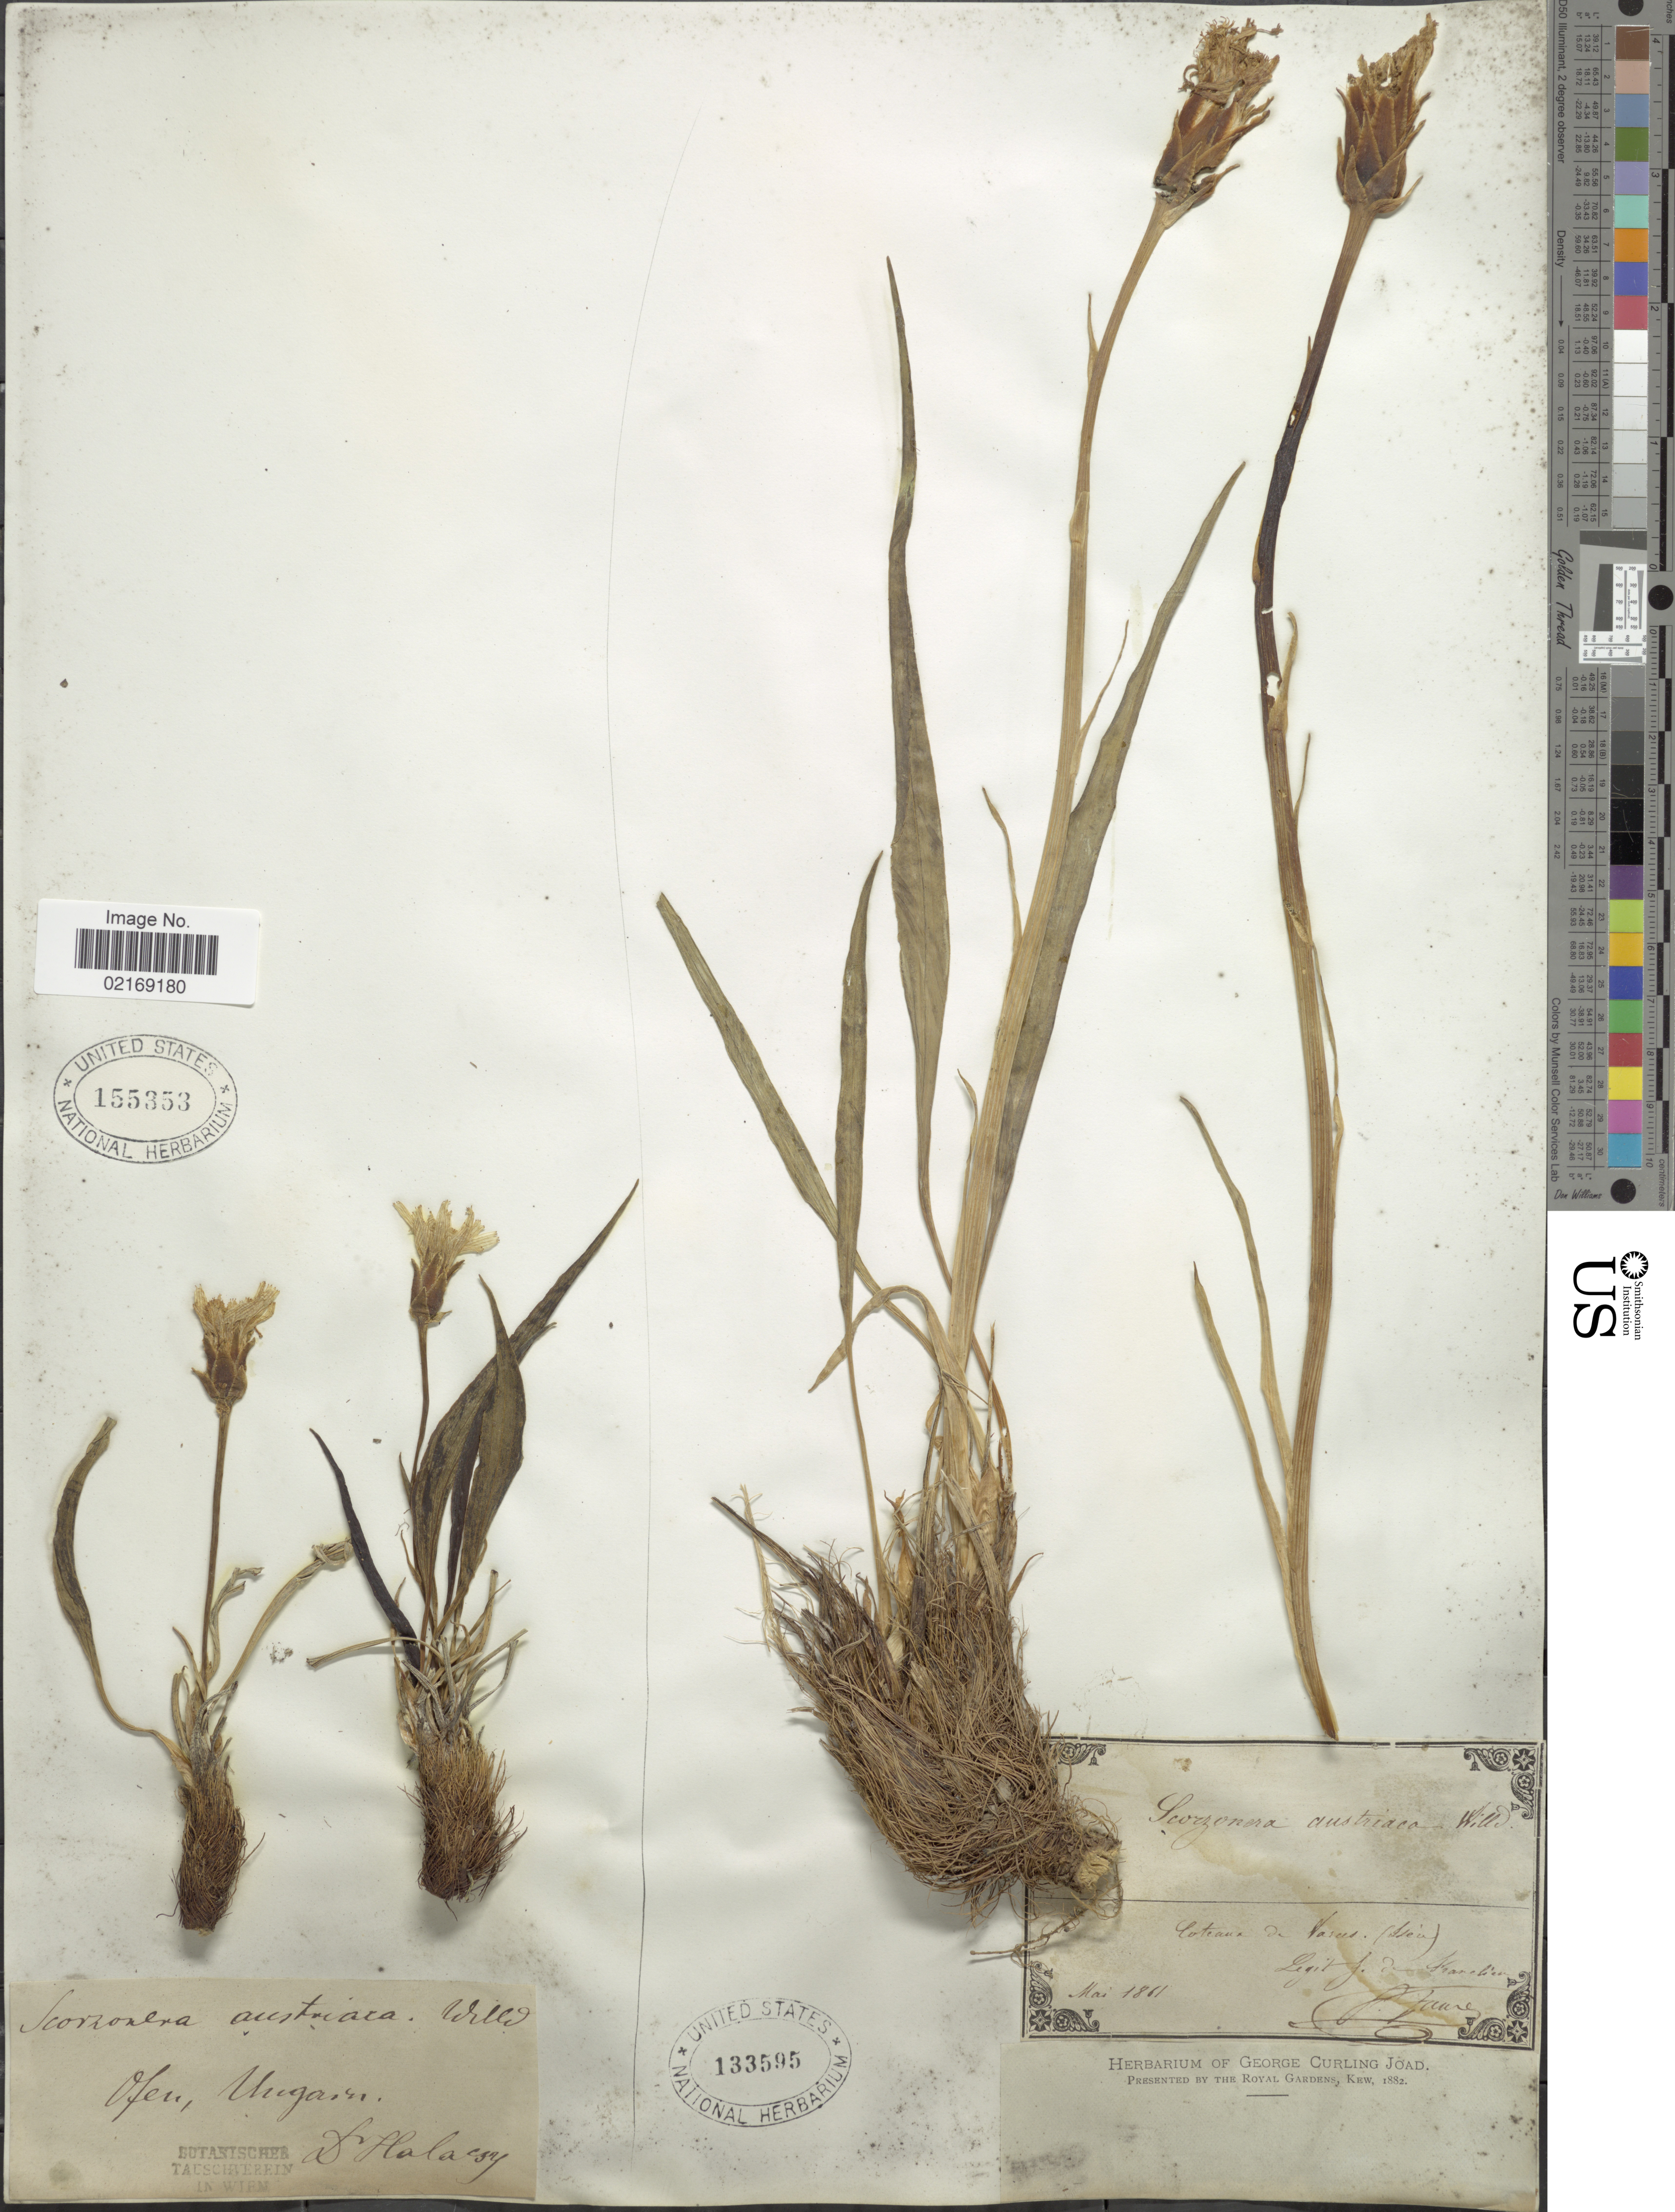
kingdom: Plantae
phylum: Tracheophyta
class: Magnoliopsida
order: Asterales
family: Asteraceae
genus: Scorzonera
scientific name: Scorzonera austriaca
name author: Willd.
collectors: -- Halacsy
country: Hungary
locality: Ofen [interpreted]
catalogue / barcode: US 155353-2